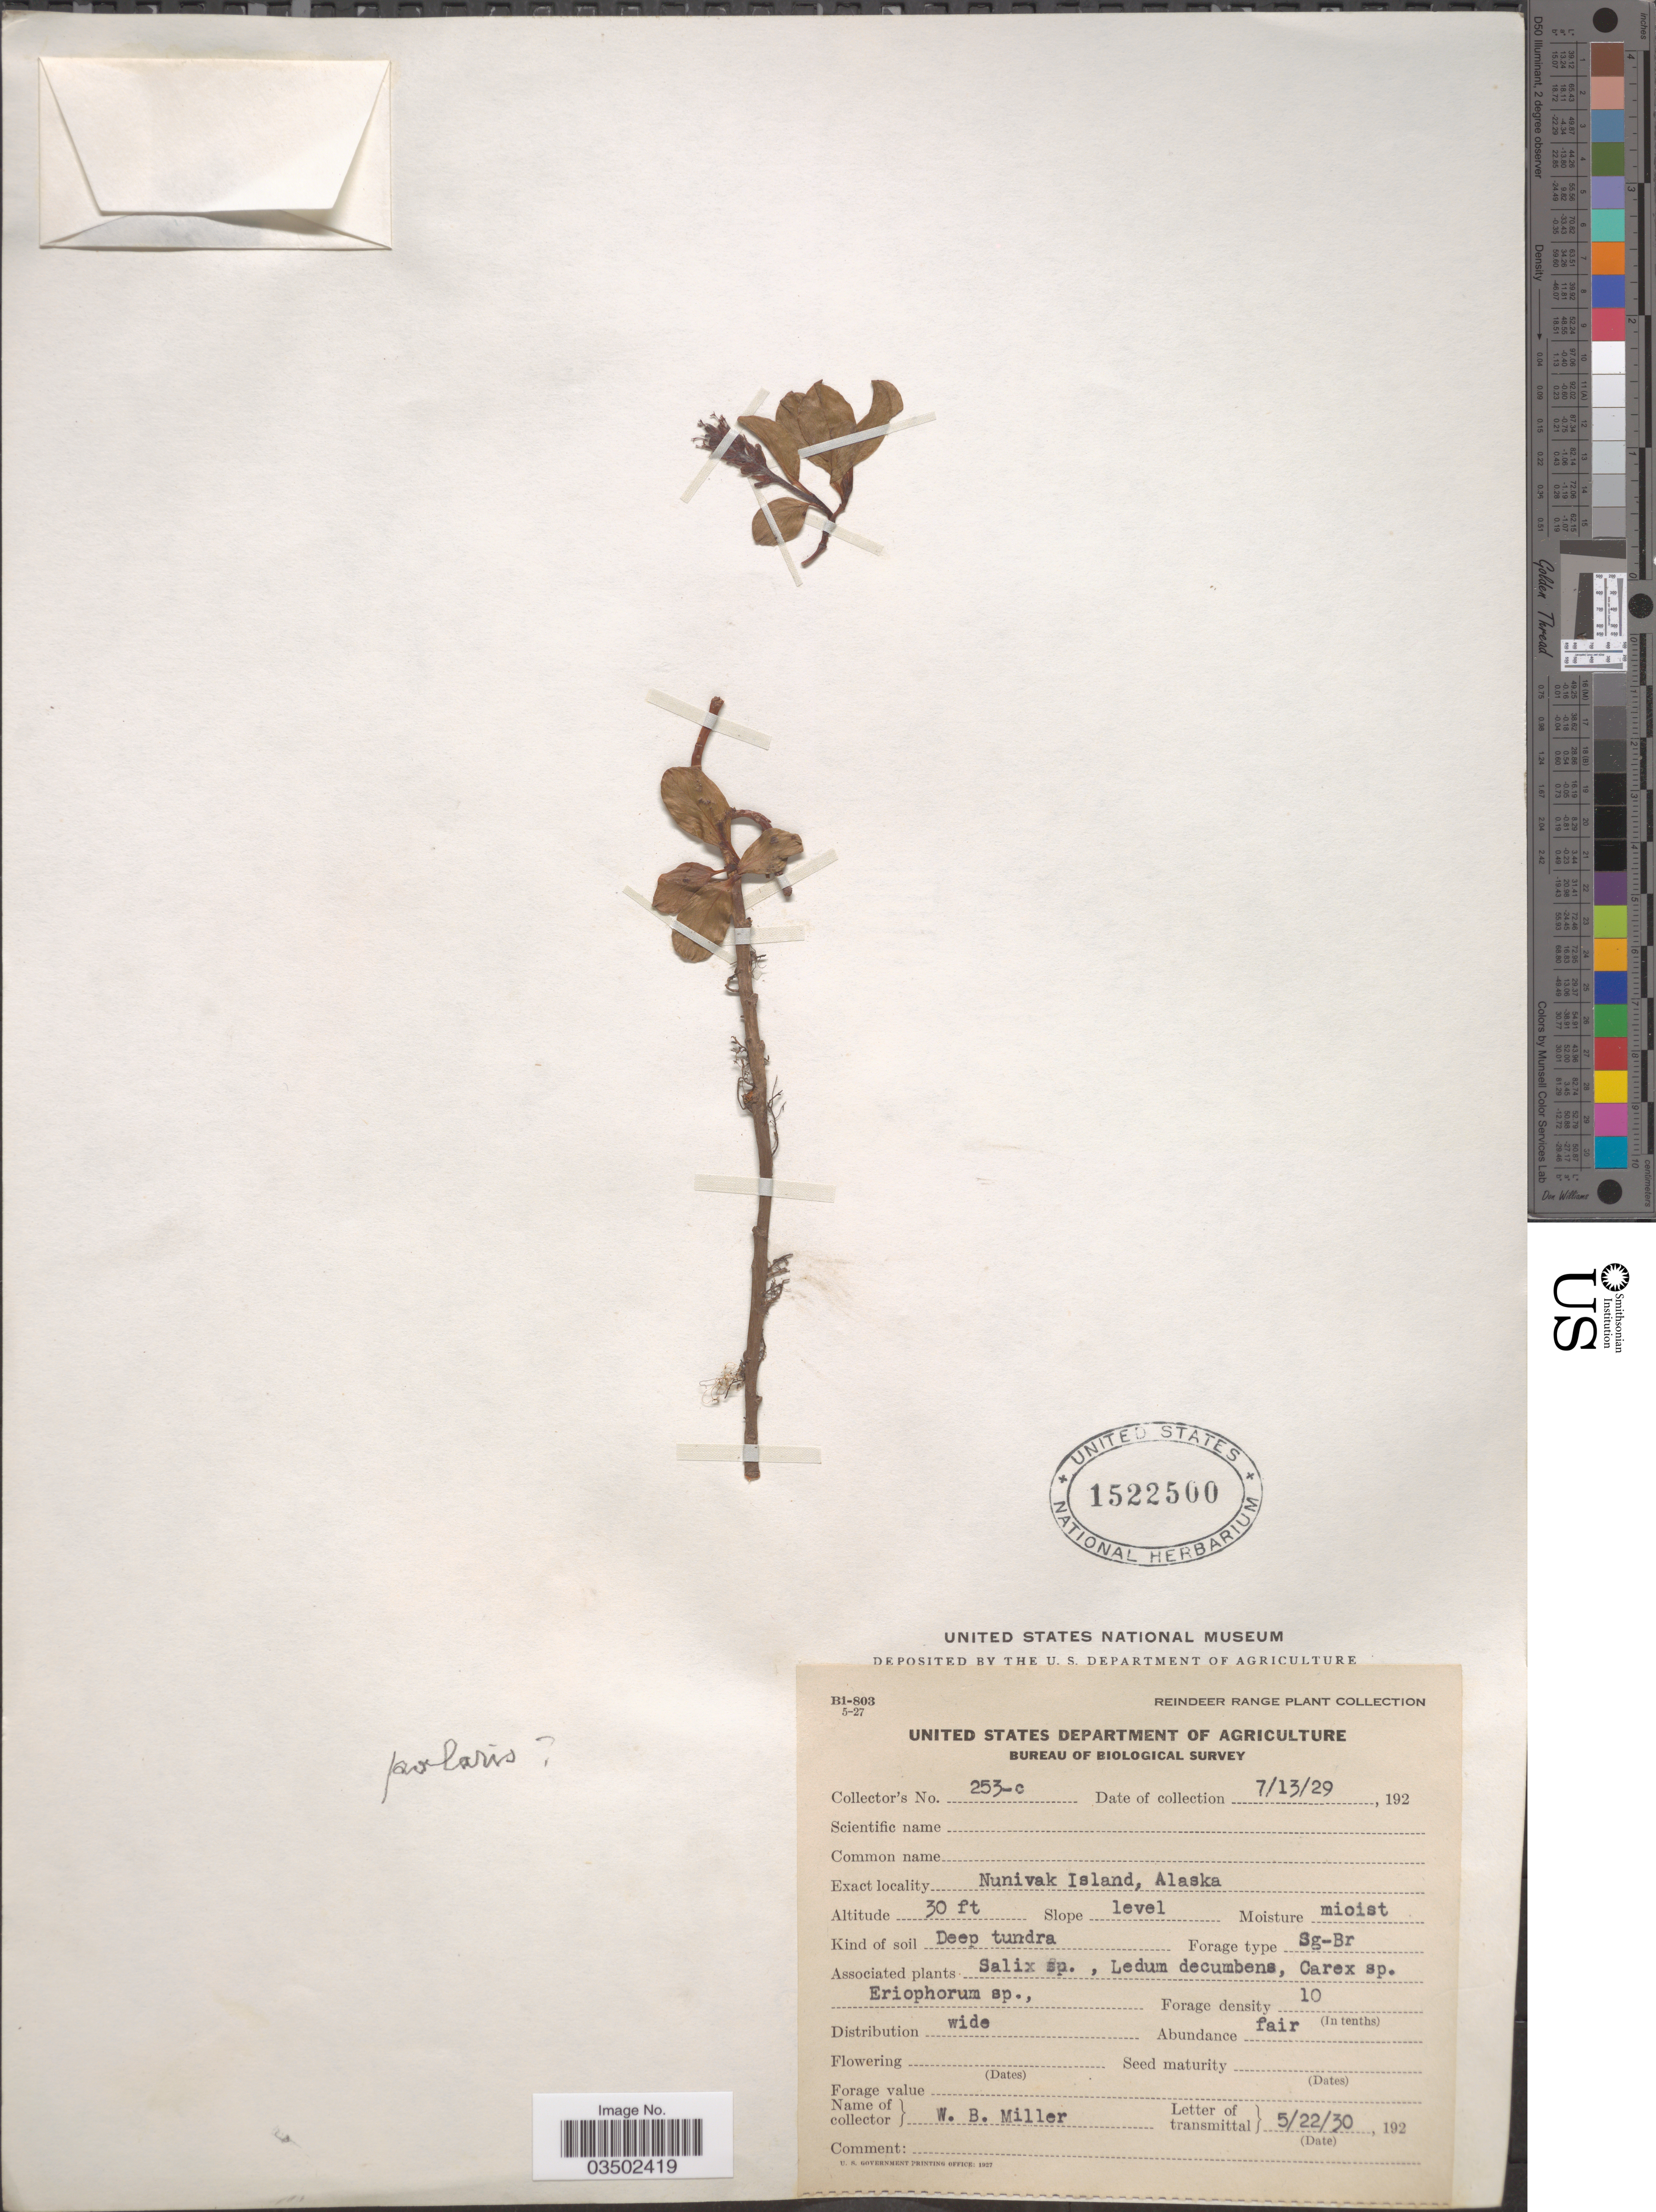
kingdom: Plantae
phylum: Tracheophyta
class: Magnoliopsida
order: Malpighiales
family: Salicaceae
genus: Salix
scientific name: Salix polaris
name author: Wahlenb.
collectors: W. Miller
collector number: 253-c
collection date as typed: Transcribed d/m/y: 13/7/29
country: United States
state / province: Alaska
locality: Nunivak Island.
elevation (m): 9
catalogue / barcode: US 1522500